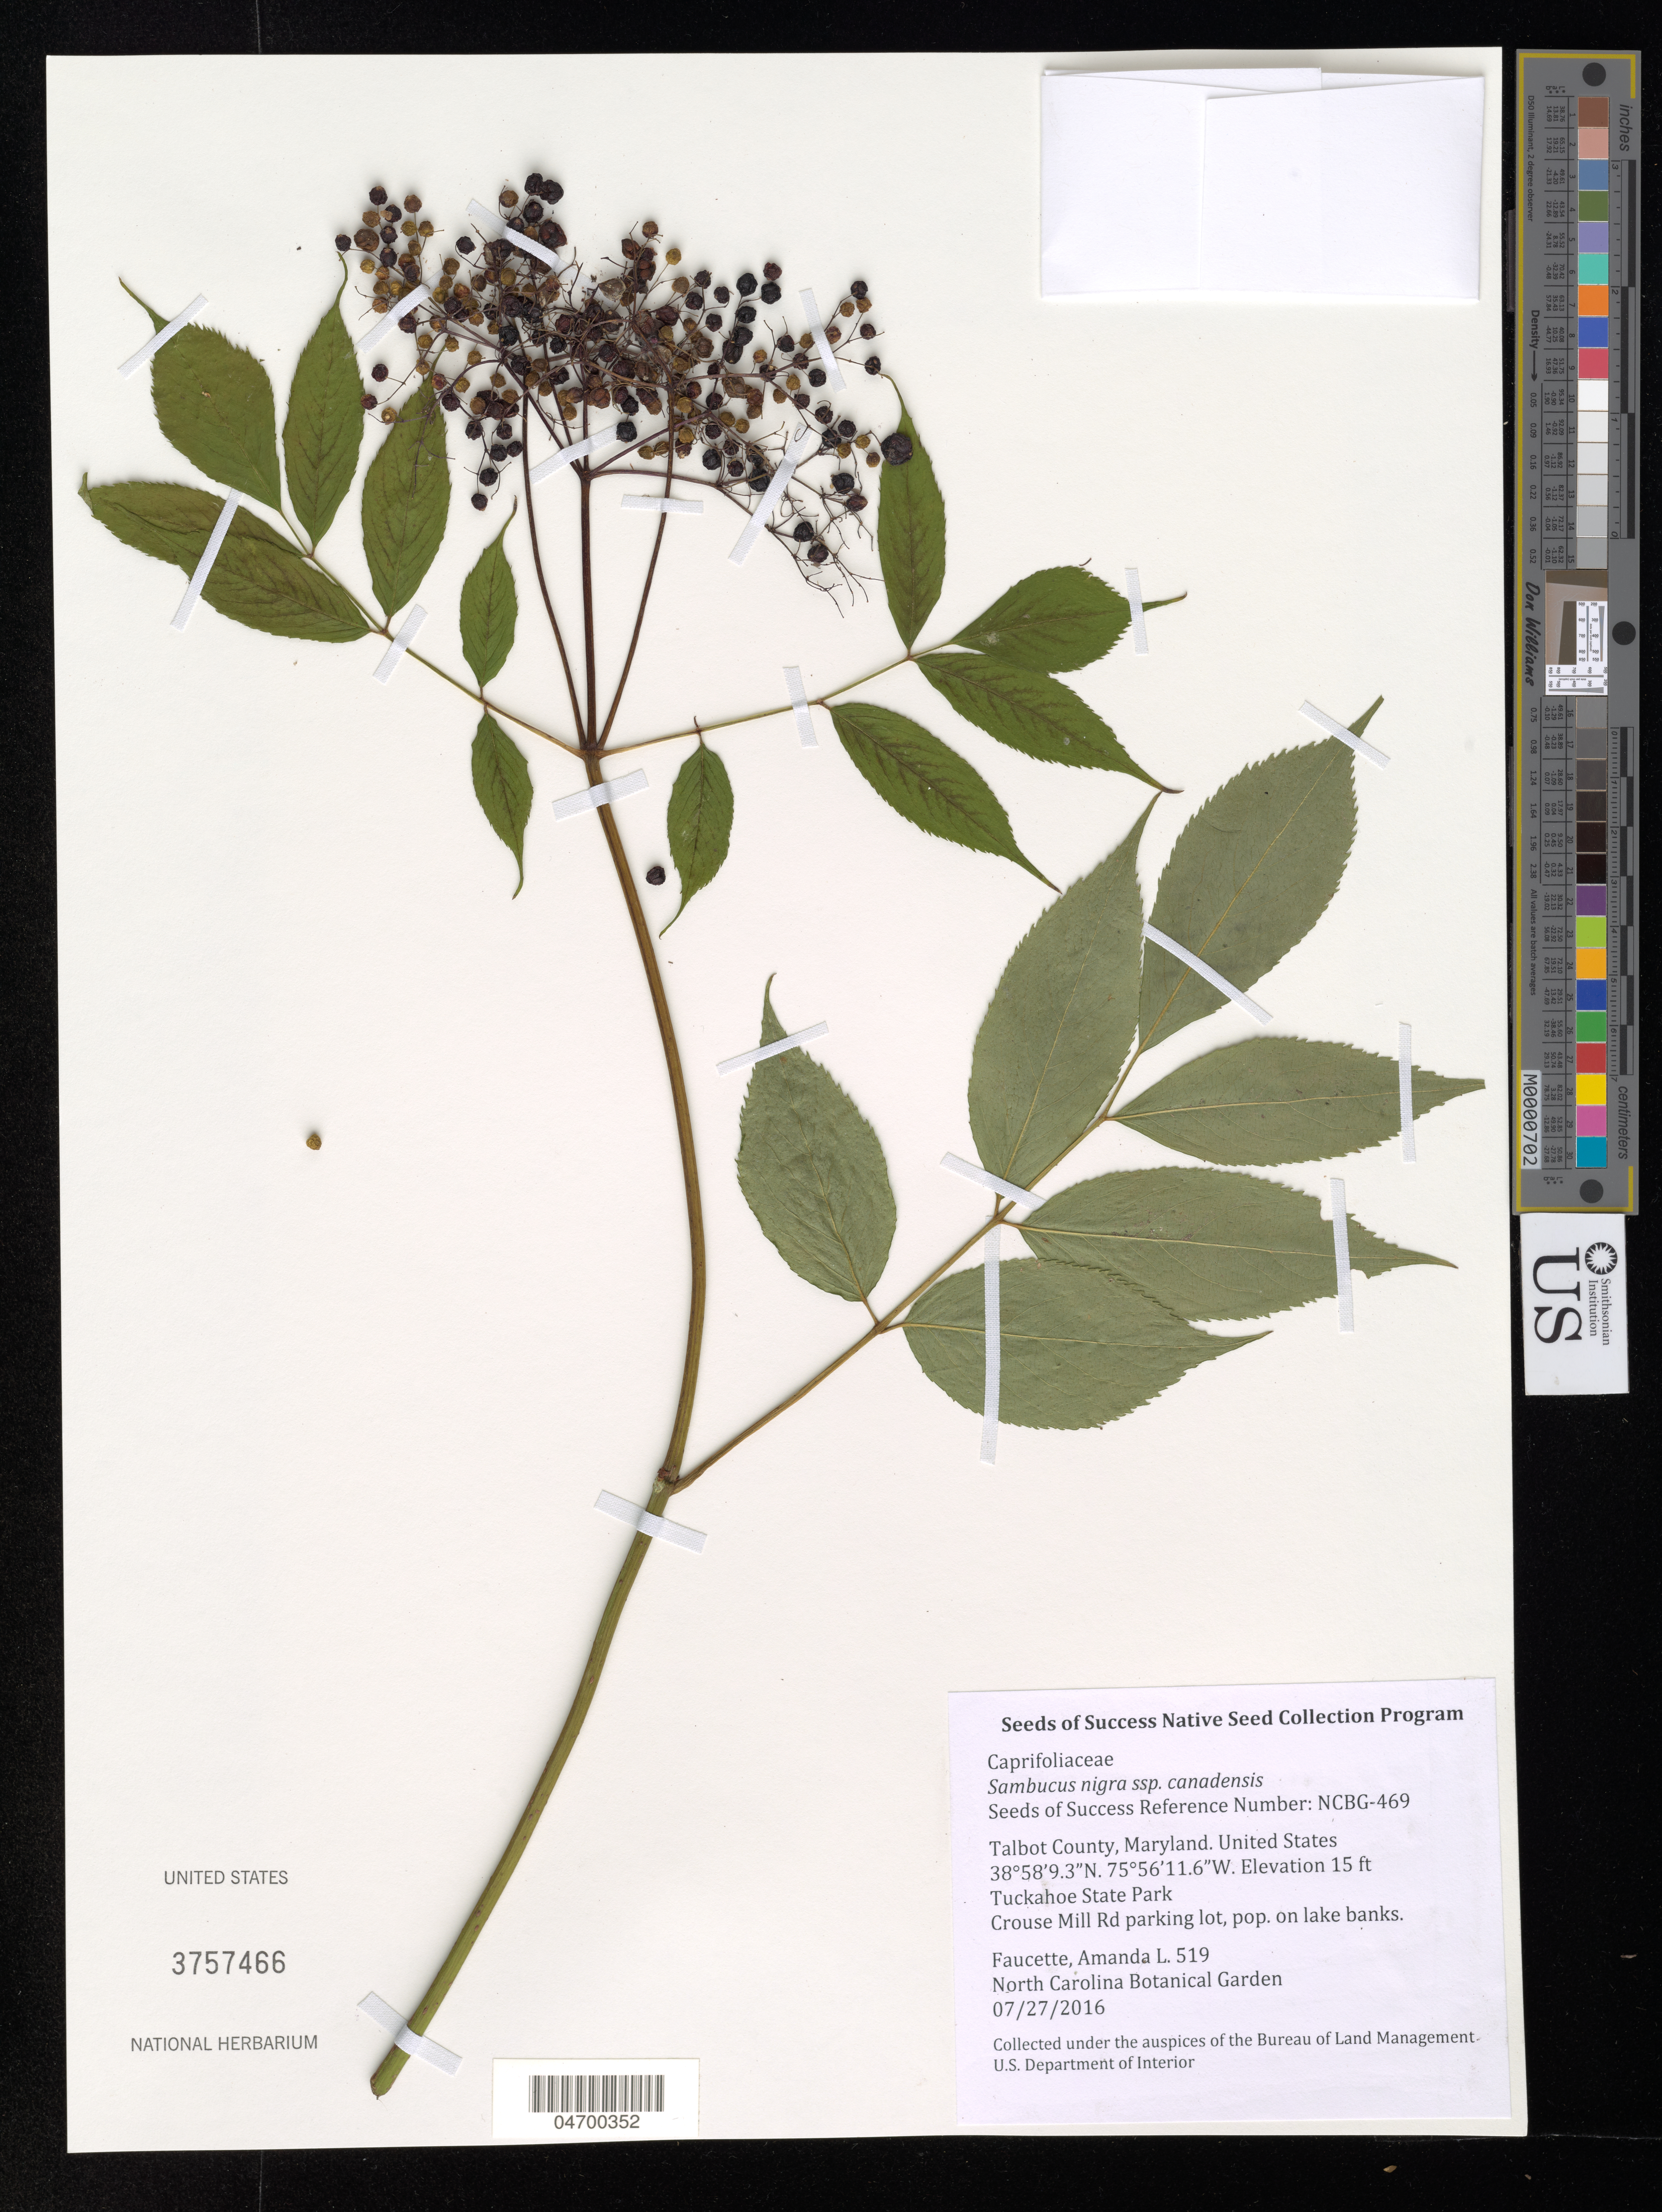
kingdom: Plantae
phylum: Tracheophyta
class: Magnoliopsida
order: Dipsacales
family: Viburnaceae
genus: Sambucus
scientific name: Sambucus nigra subsp. canadensis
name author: (L.) Bolli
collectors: A. Faucette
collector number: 519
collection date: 2016-07-27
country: United States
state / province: Maryland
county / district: Talbot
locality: Talbot County. Tuckahoe State Park. Crouse Mill Rd parking lot, pop. on lake banks.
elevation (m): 5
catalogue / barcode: US 3757466